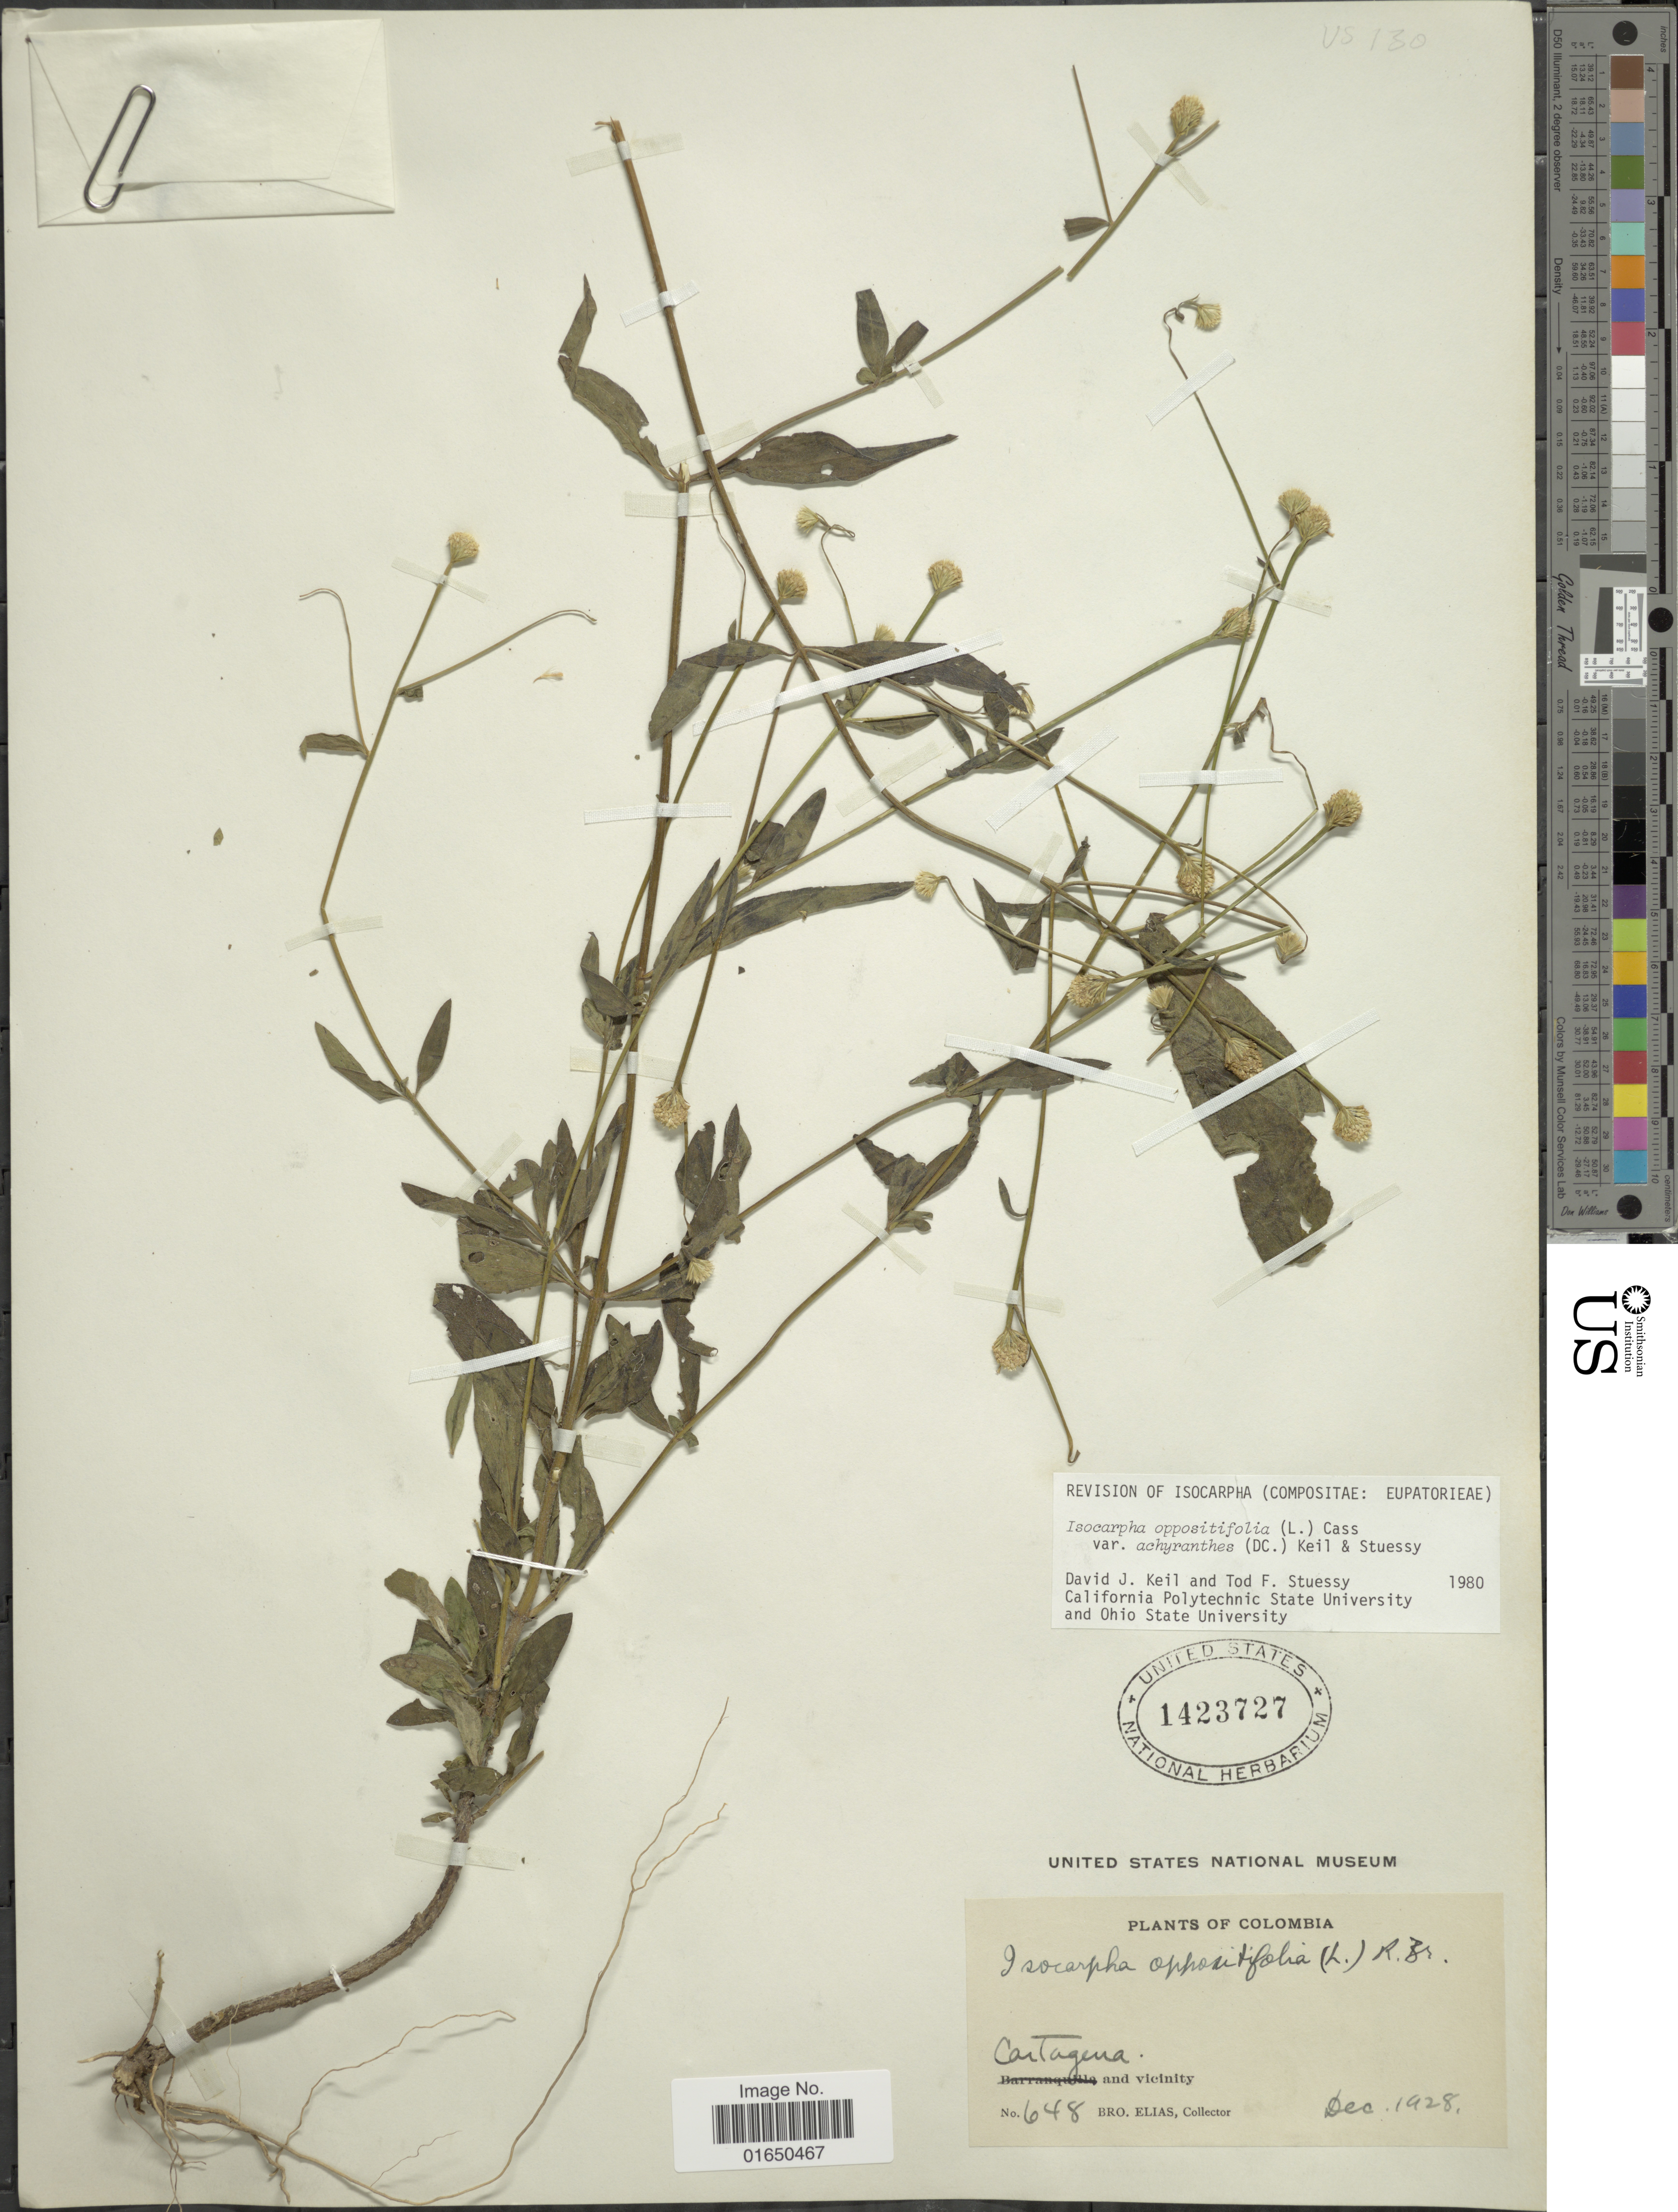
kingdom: Plantae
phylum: Tracheophyta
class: Magnoliopsida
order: Asterales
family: Asteraceae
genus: Isocarpha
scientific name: Isocarpha oppositifolia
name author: (L.) Cass.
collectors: Bro. Elias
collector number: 648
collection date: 1928-12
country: Colombia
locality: Cartagena and vicinity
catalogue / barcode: US 1423727